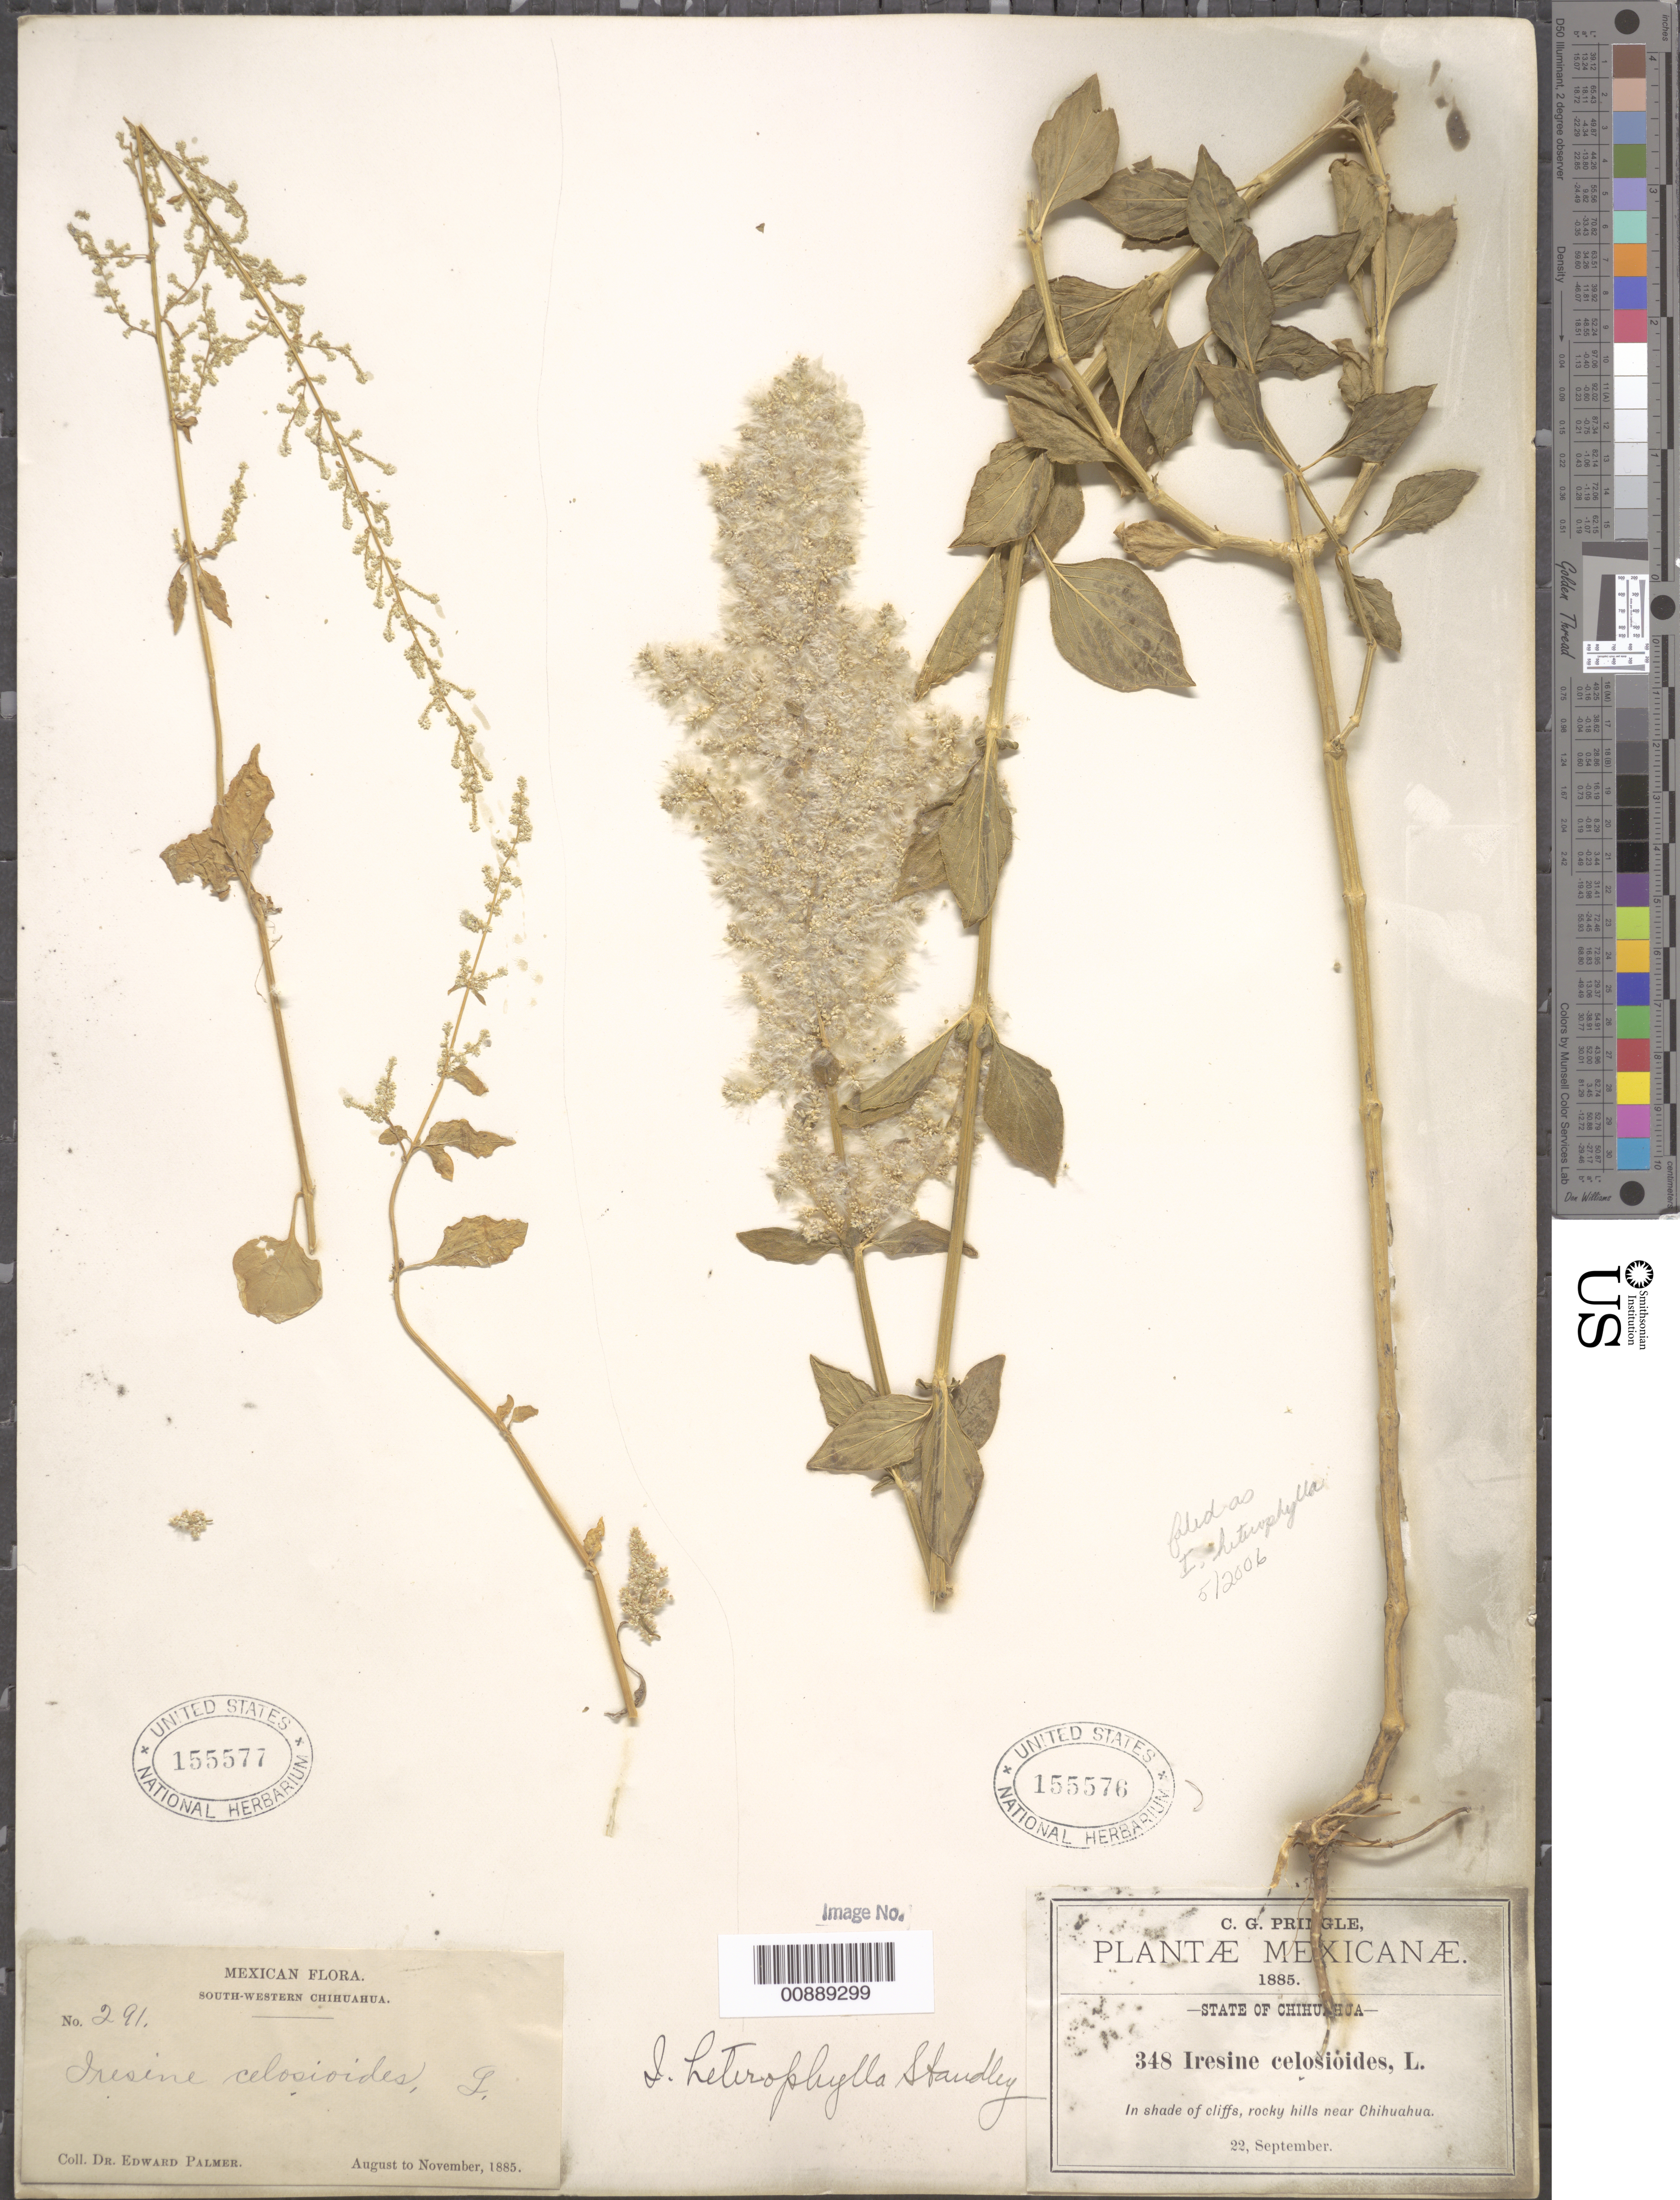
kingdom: Plantae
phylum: Tracheophyta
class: Magnoliopsida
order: Caryophyllales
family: Amaranthaceae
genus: Iresine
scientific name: Iresine heterophylla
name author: Standl.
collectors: E. Palmer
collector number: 291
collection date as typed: Aug 1885 to -- Nov 1885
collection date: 1885-08/1885-11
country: Mexico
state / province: Chihuahua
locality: South-Western Chihuahua.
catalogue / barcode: US 155577